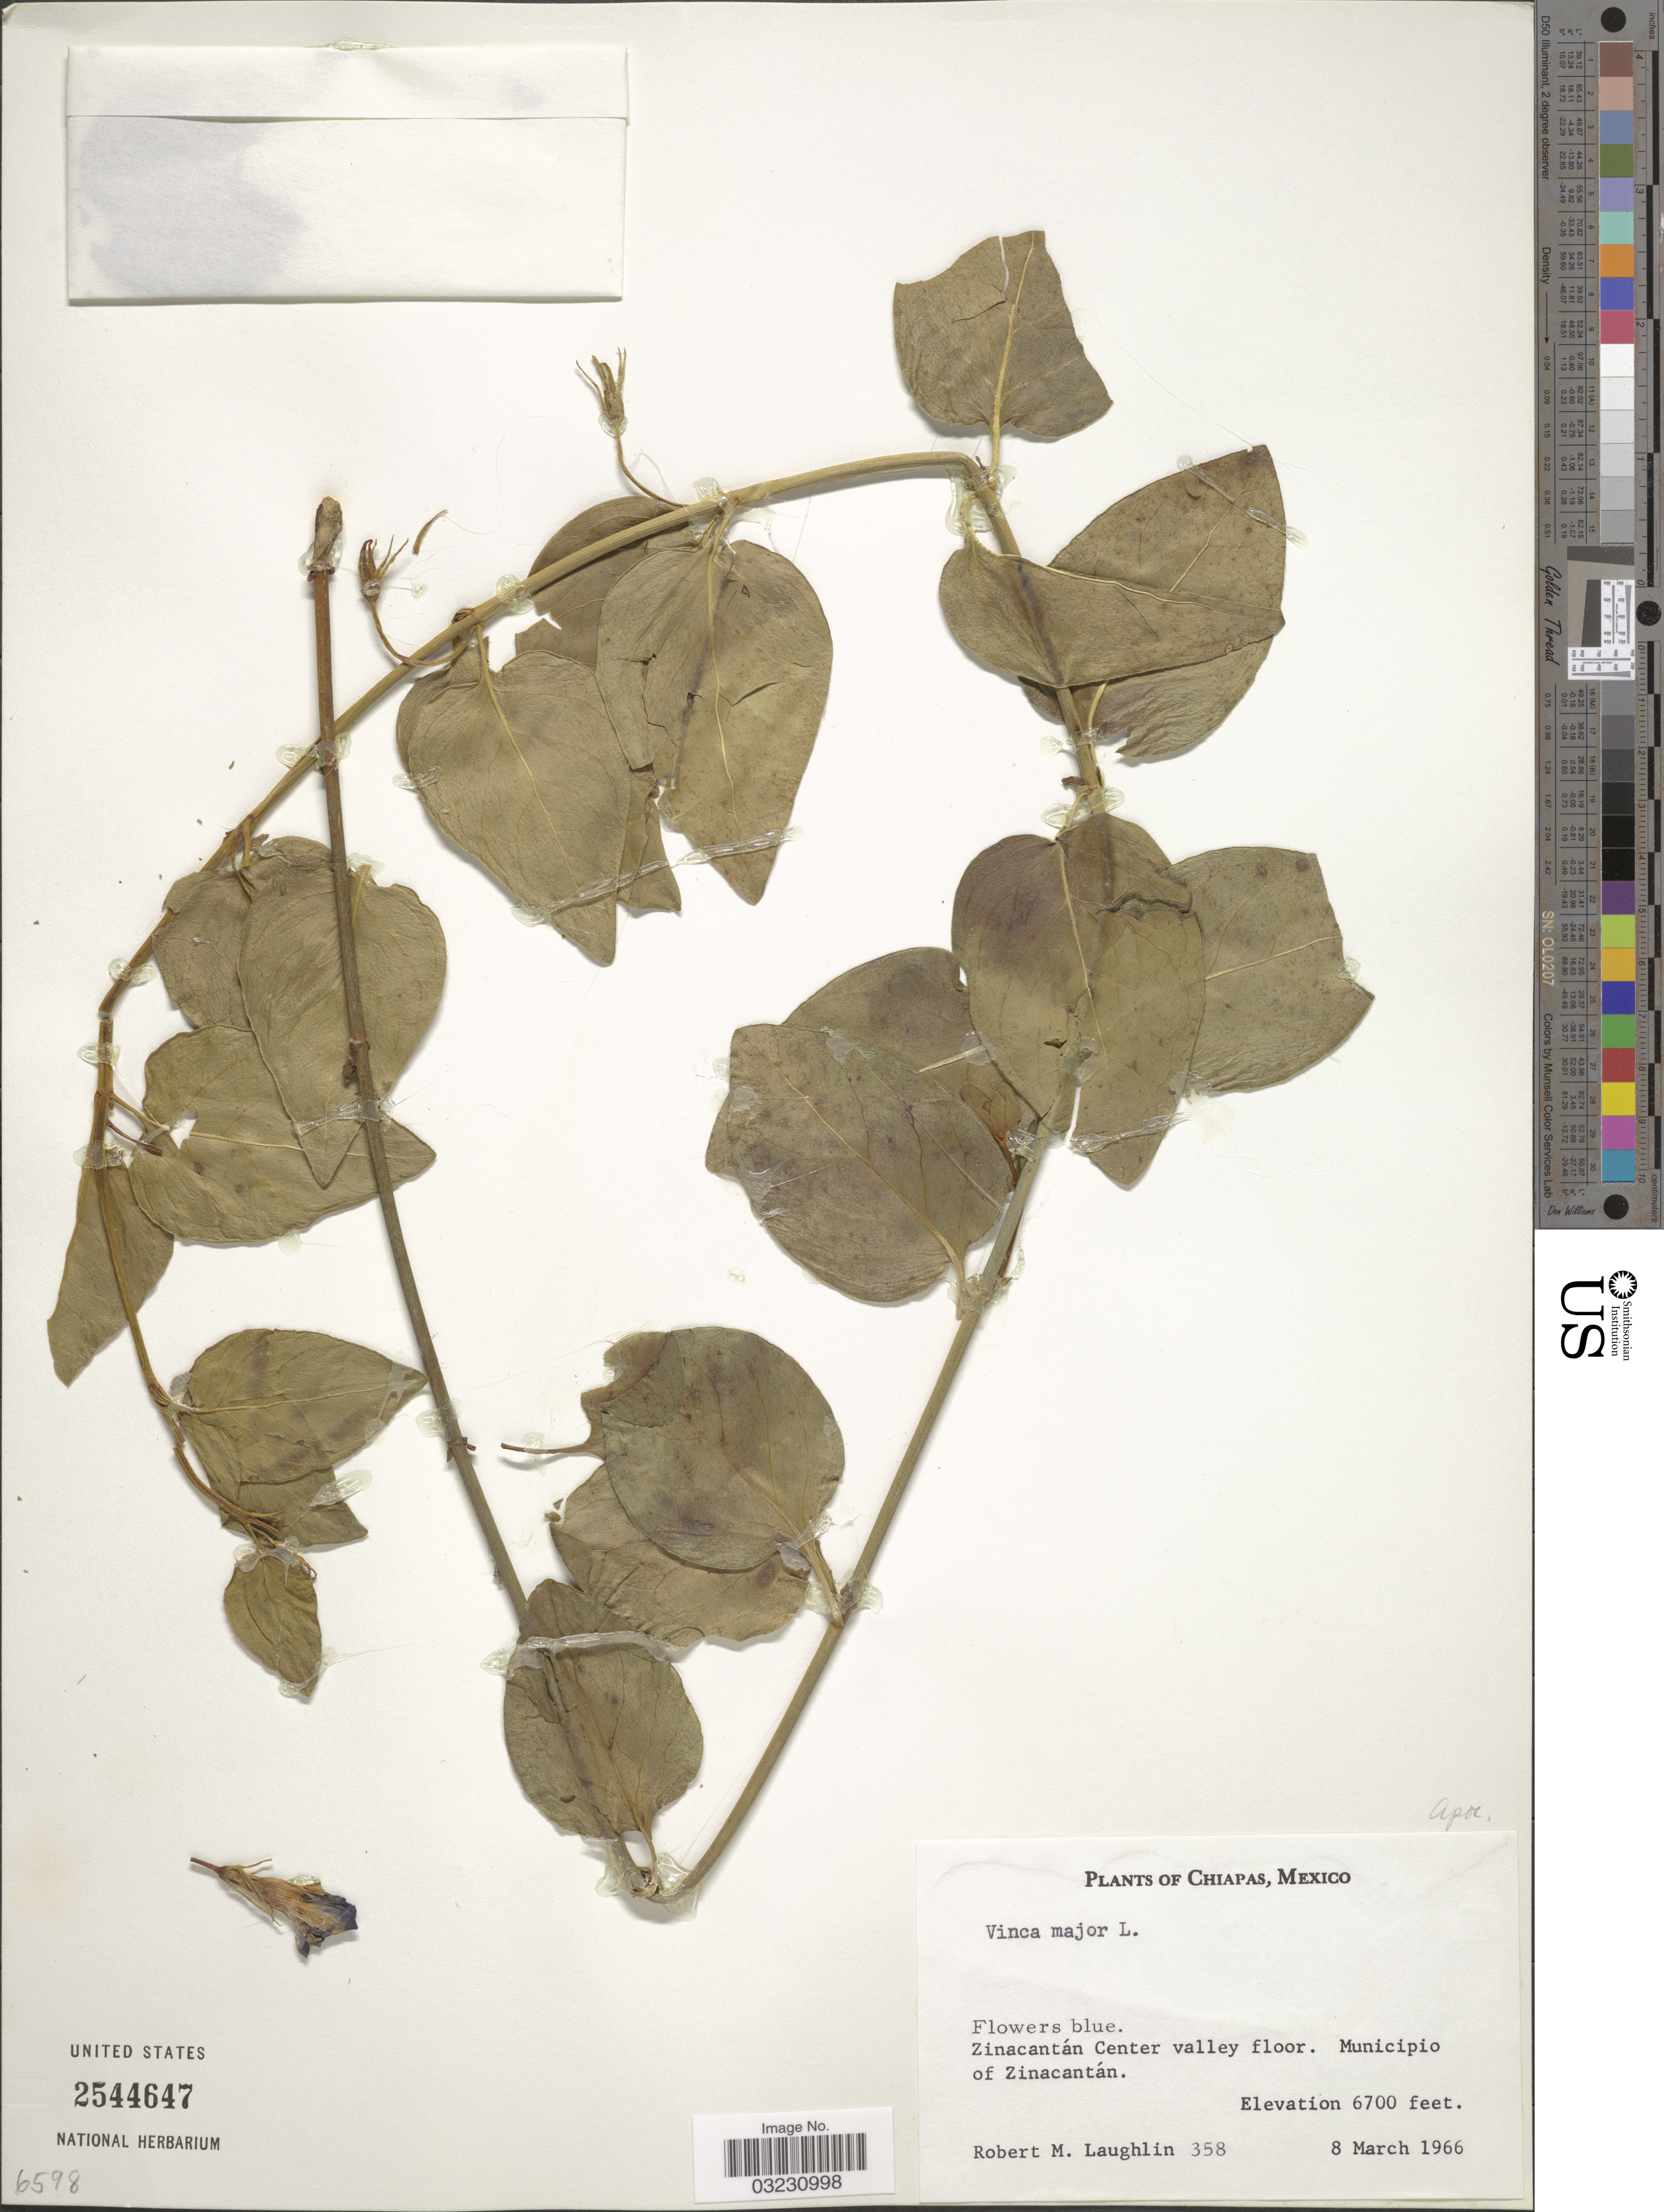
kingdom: Plantae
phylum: Tracheophyta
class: Magnoliopsida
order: Gentianales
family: Apocynaceae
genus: Vinca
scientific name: Vinca major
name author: L.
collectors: R. M. Laughlin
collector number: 358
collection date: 1966-03-08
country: Mexico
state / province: Chiapas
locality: Zinacantán Center valley floor. Municipio of Zinacantán.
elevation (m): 2042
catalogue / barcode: US 2544647